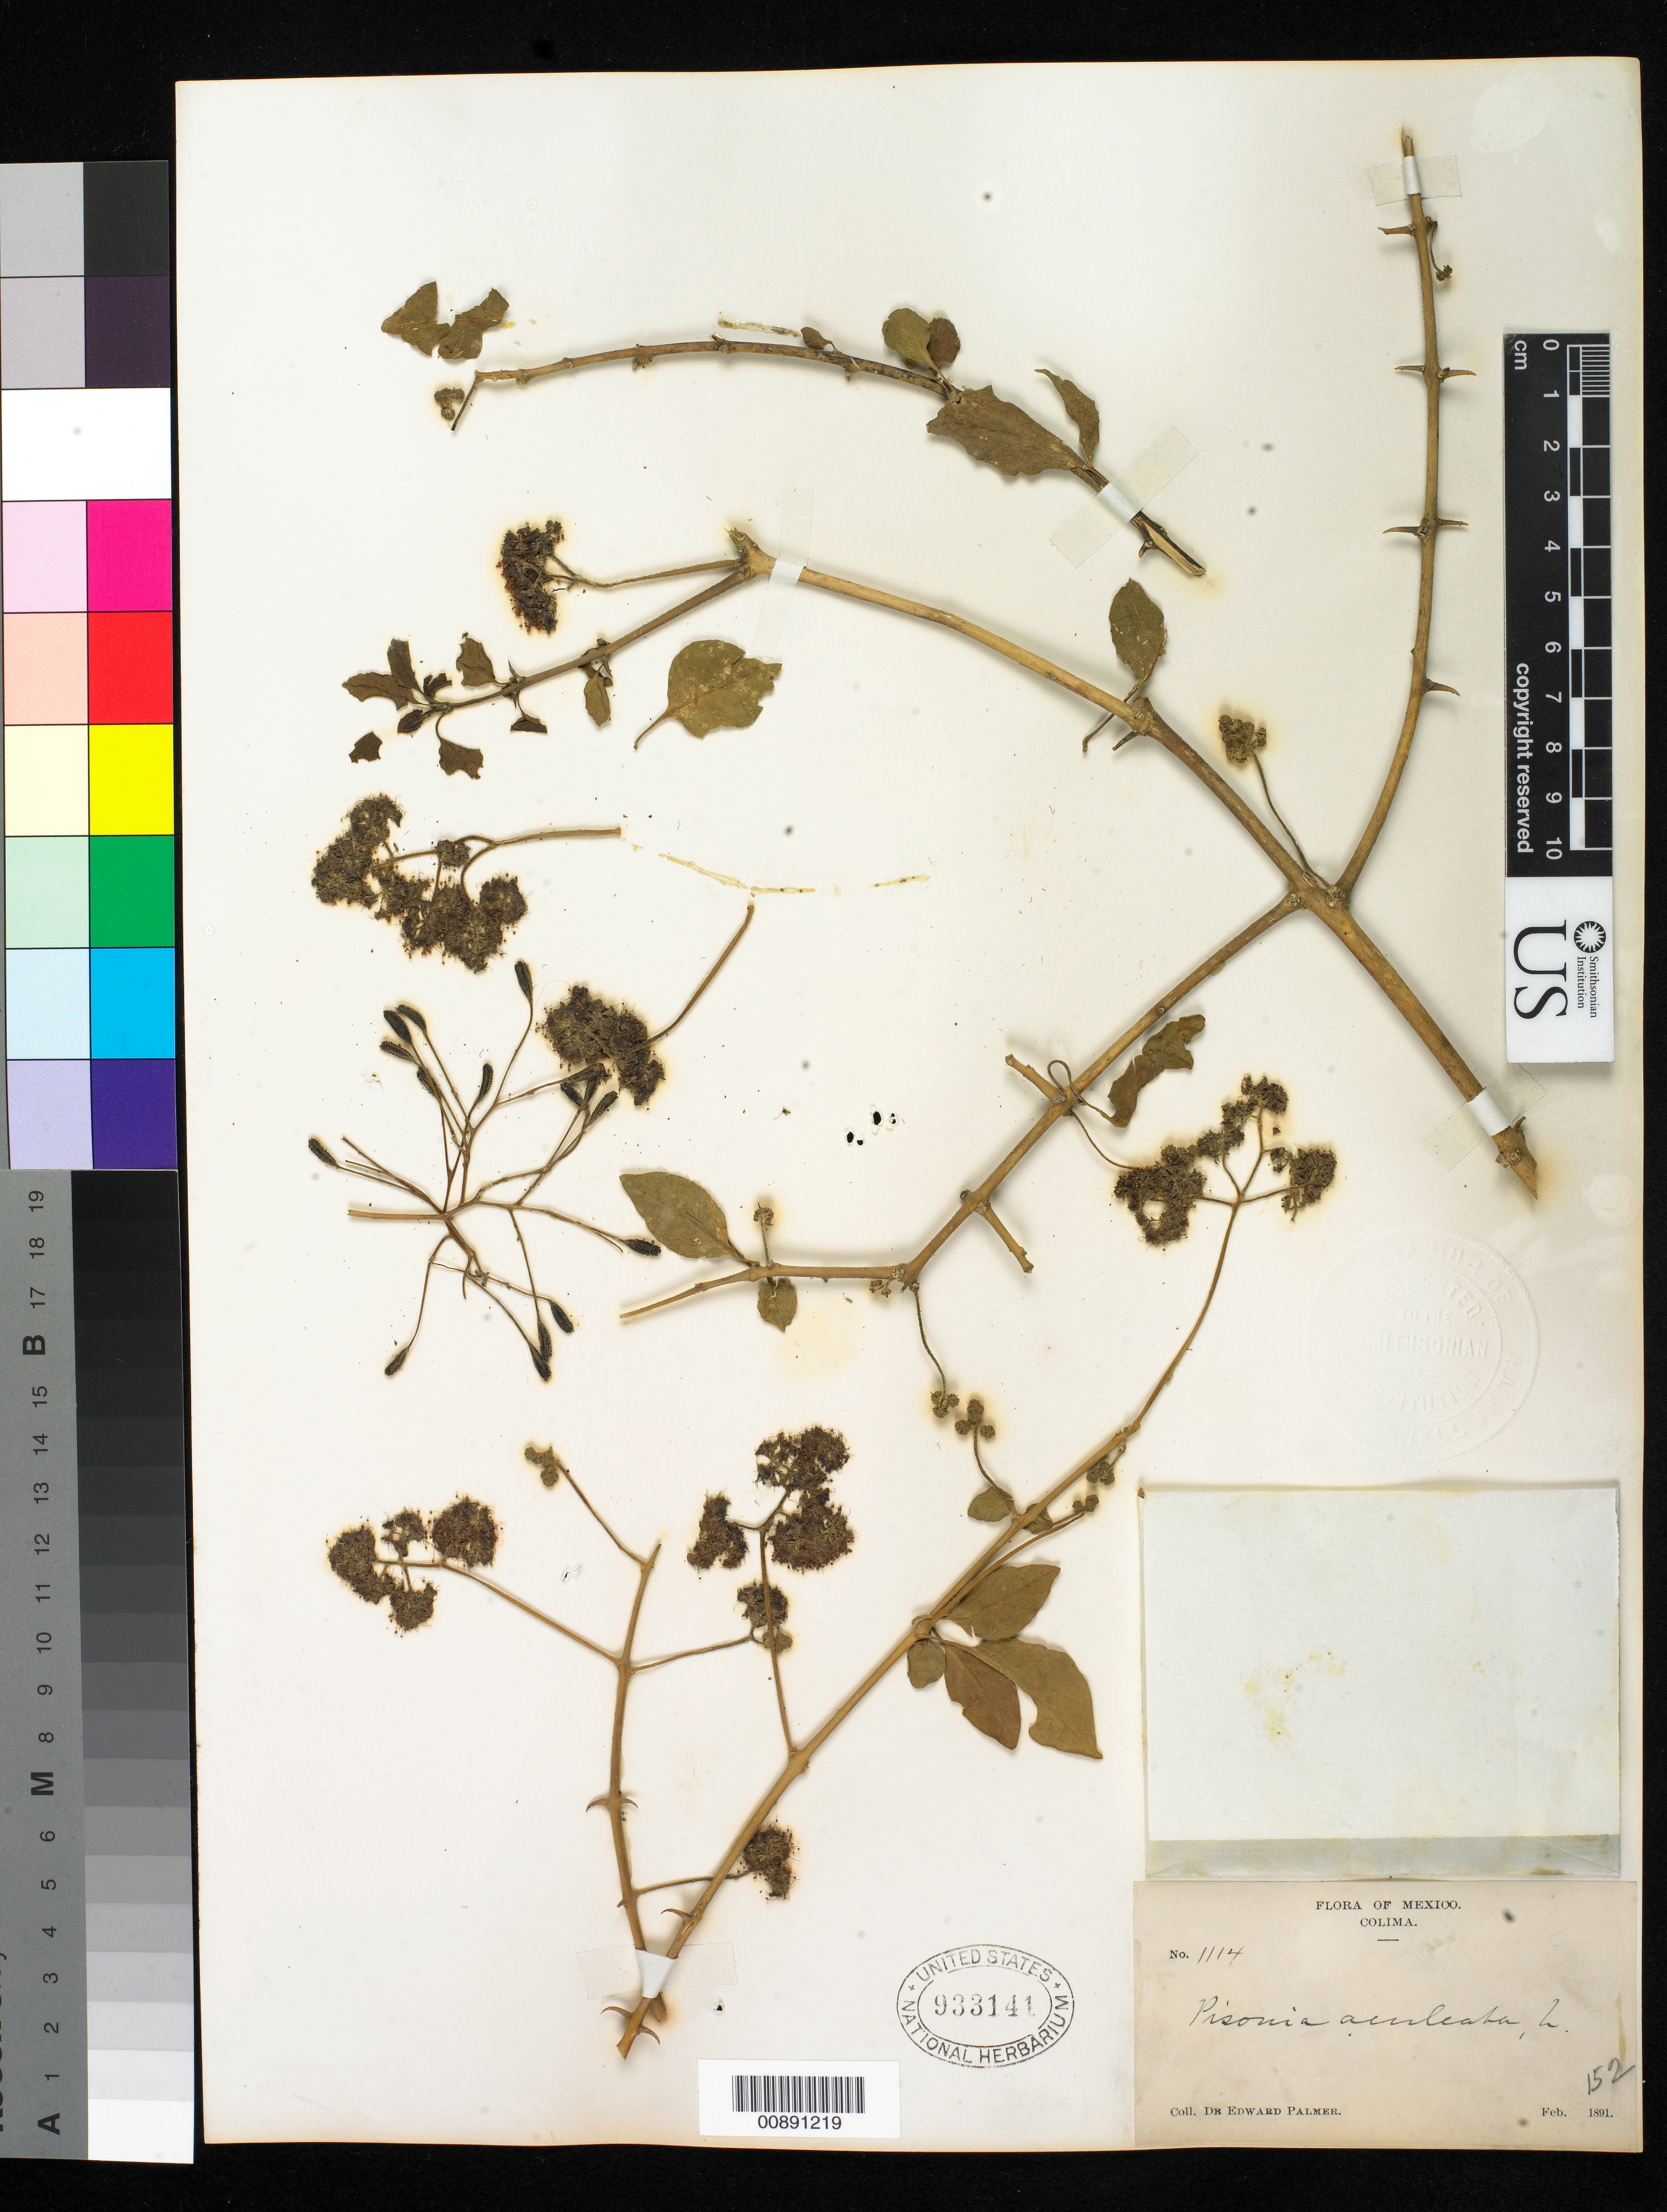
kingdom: Plantae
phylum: Tracheophyta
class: Magnoliopsida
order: Caryophyllales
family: Nyctaginaceae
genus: Pisonia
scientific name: Pisonia aculeata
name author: L.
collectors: E. Palmer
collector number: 1114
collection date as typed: Feb 1891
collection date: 1891-02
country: Mexico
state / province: Colima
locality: Colima.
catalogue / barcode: US 933141